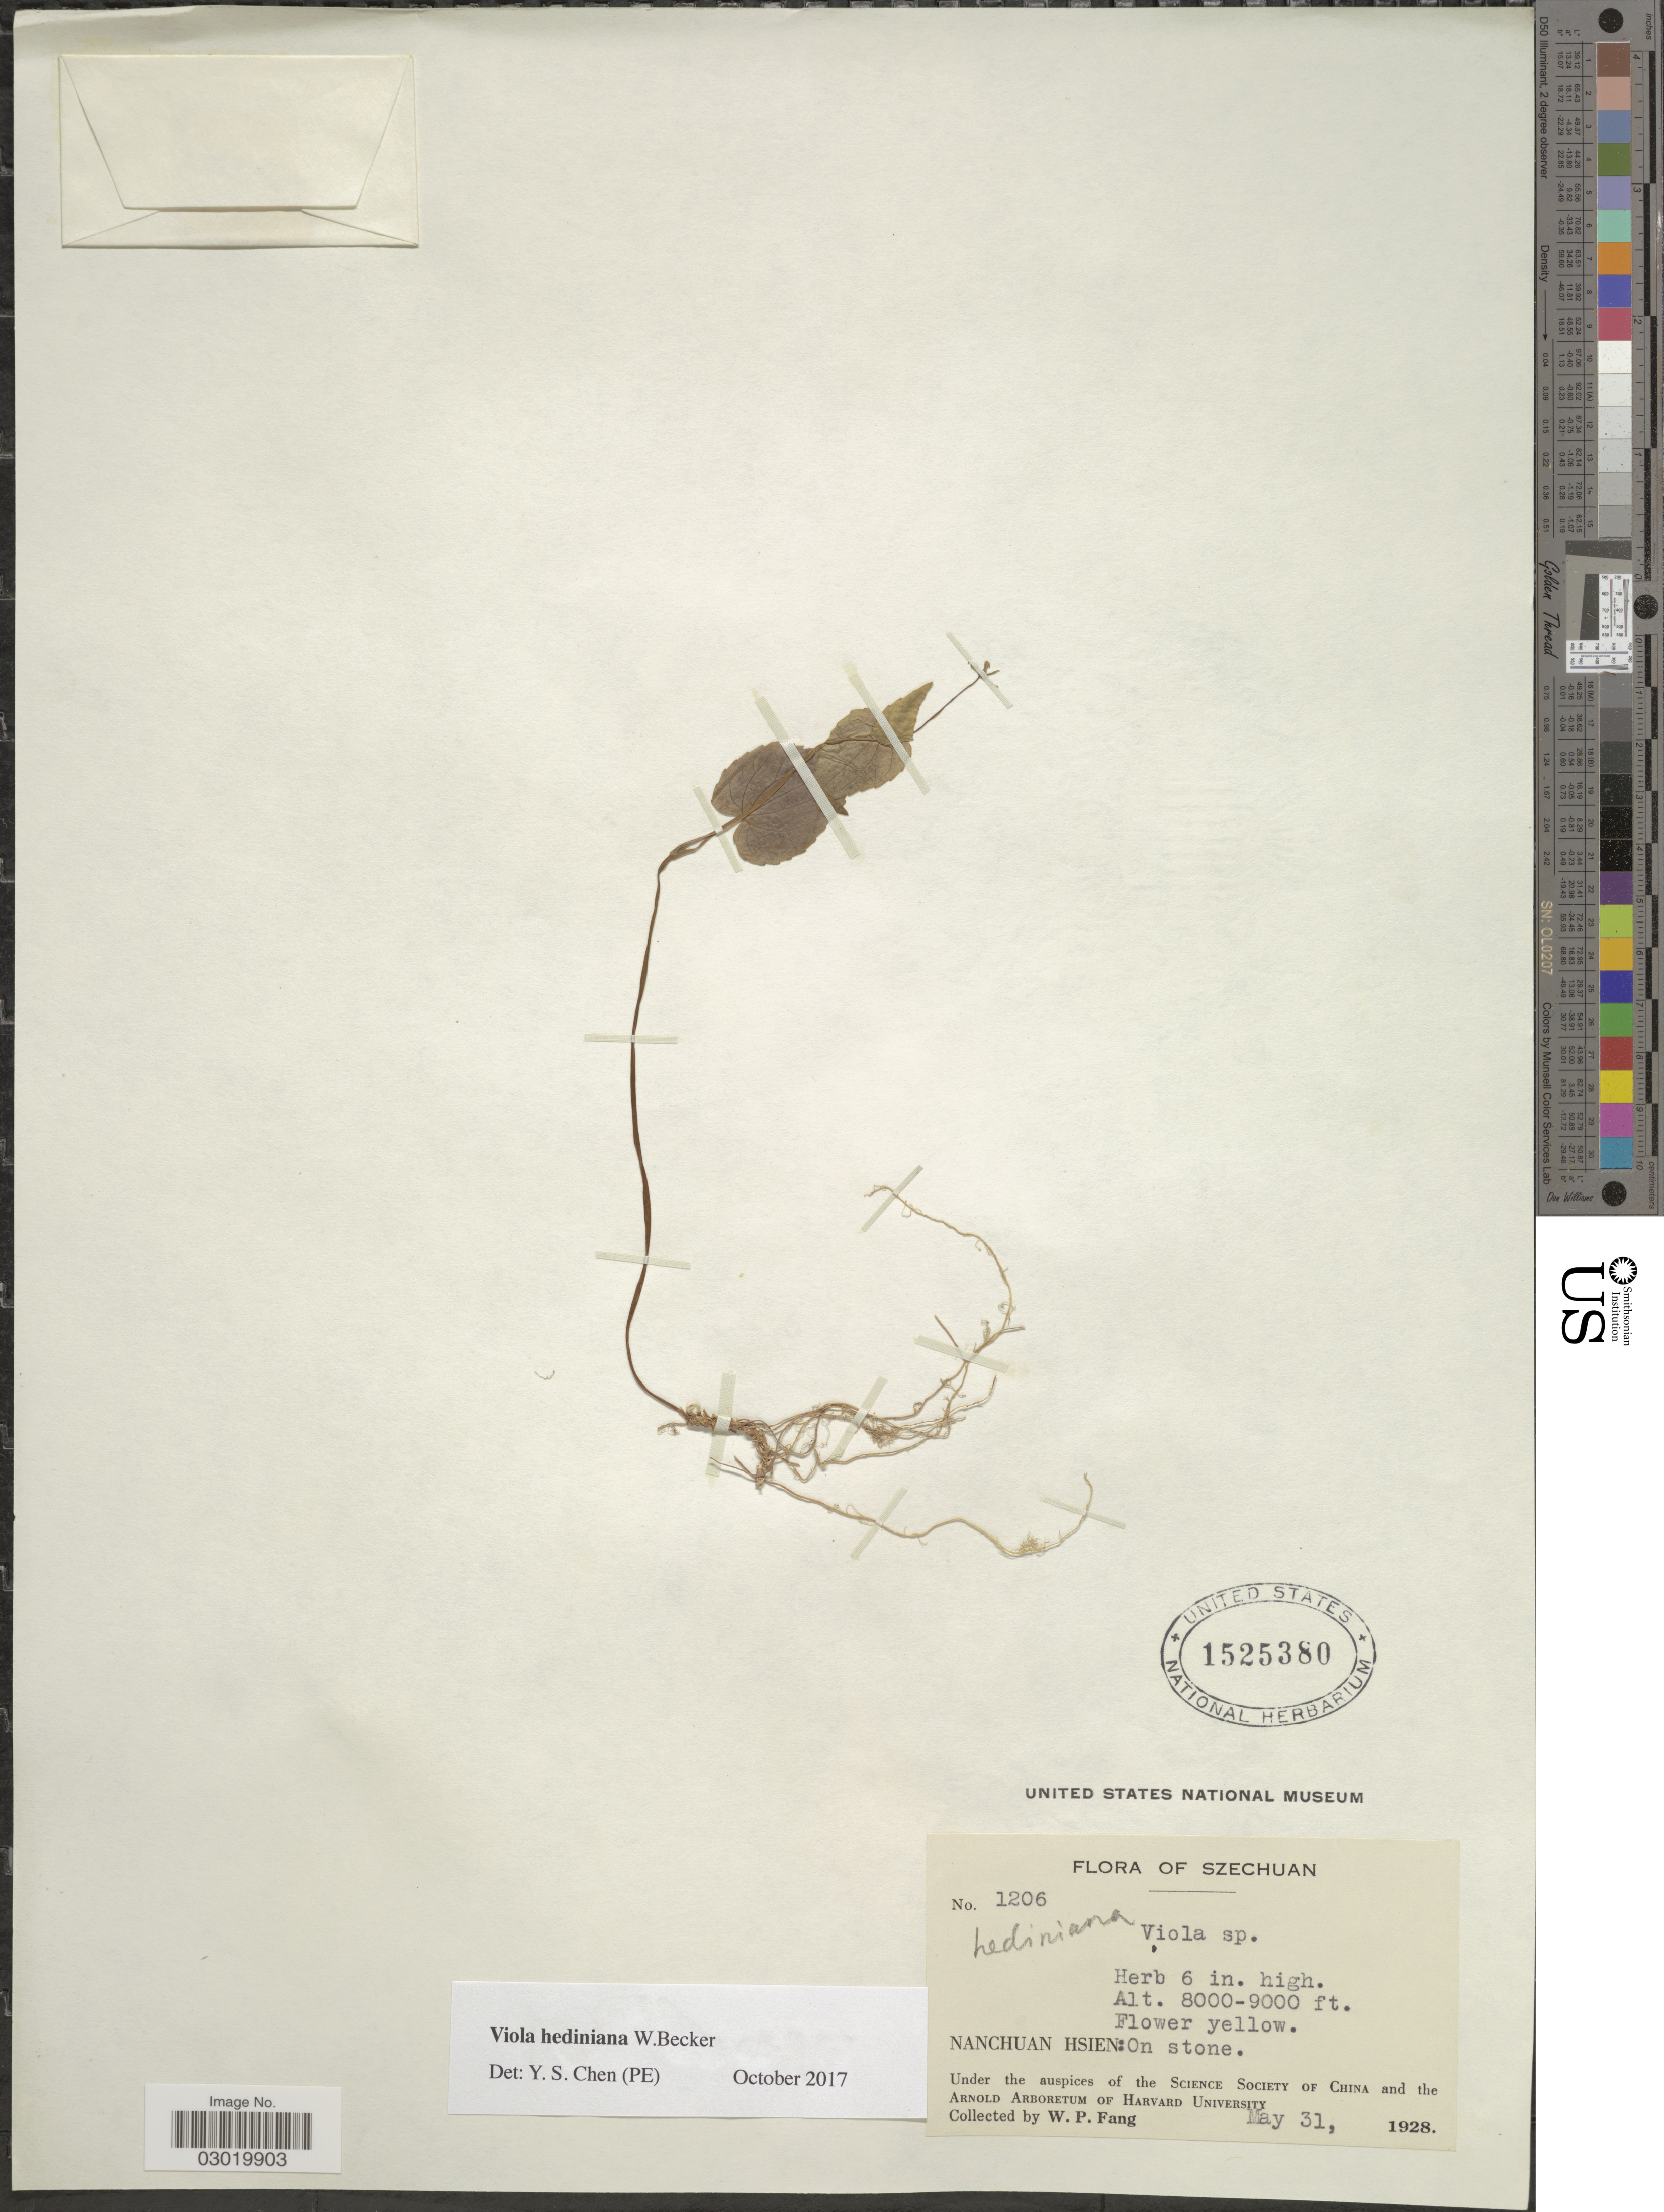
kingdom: Plantae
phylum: Tracheophyta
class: Magnoliopsida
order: Malpighiales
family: Violaceae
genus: Viola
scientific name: Viola hediniana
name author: W. Becker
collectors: W. P. Fang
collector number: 1206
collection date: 1928-05-31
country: China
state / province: Sichuan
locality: Szechuan. Nanchuan Hsien: On stone.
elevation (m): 2438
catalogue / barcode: US 1525380